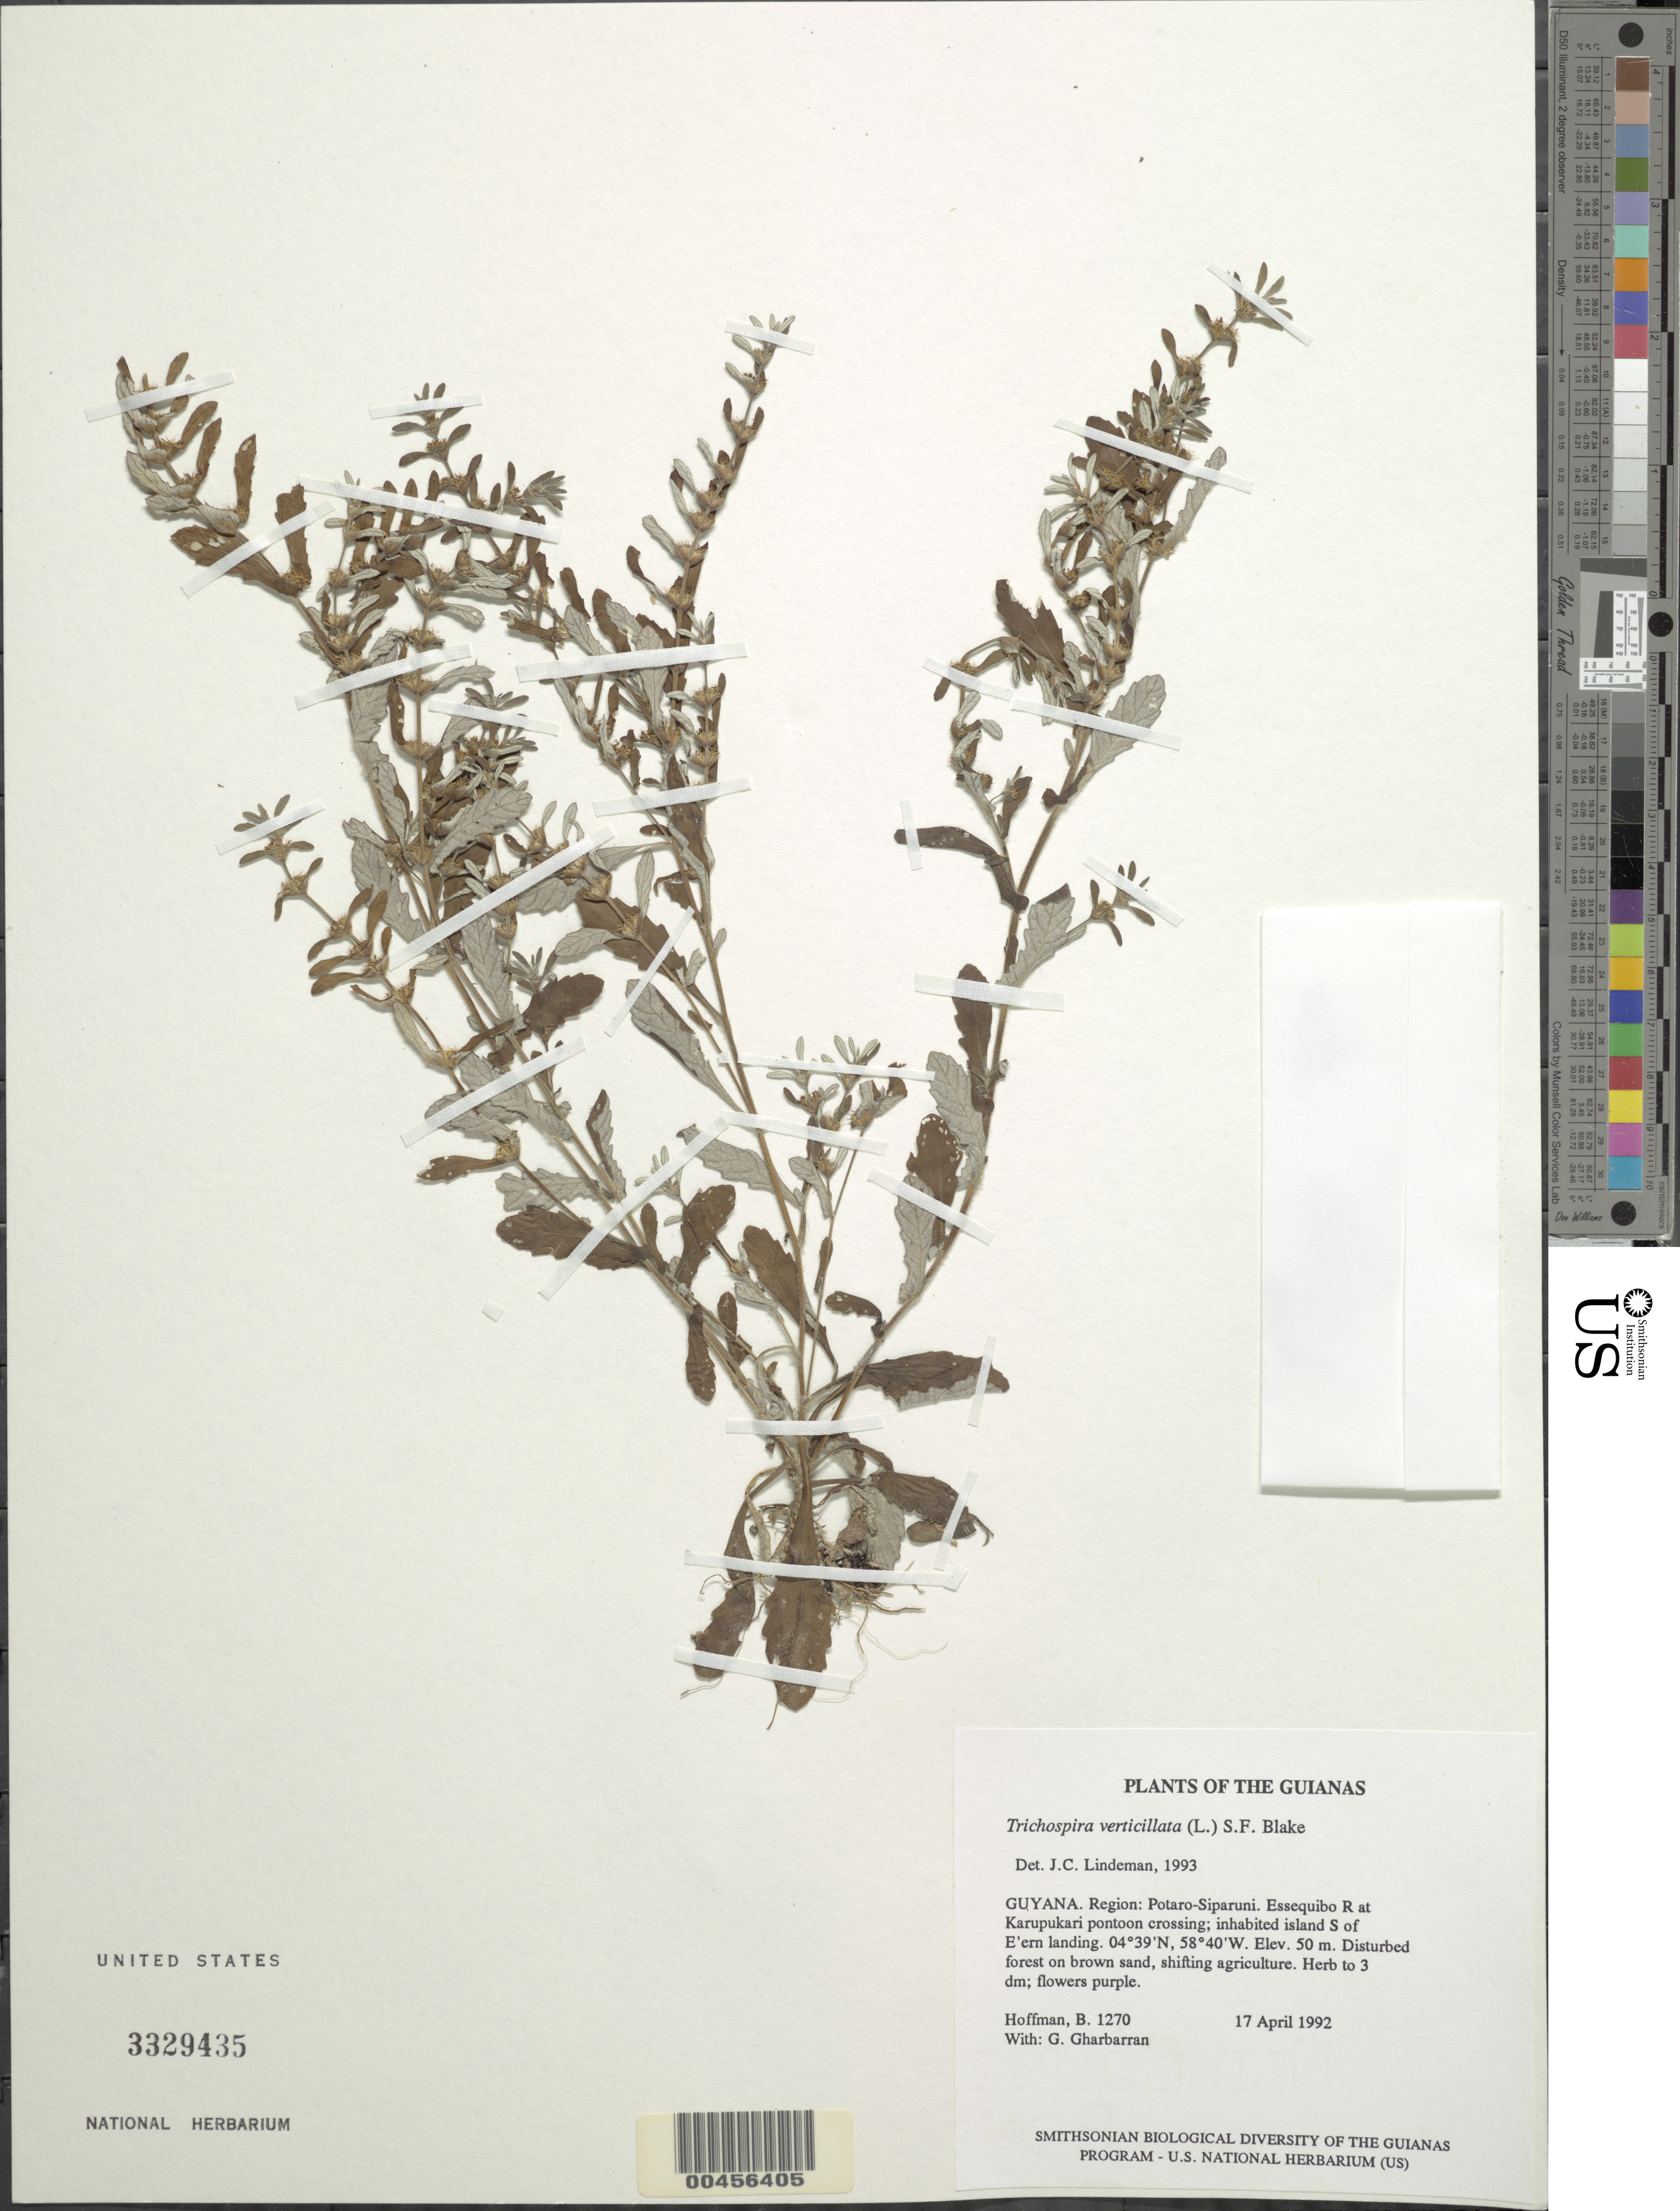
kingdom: Plantae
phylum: Tracheophyta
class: Magnoliopsida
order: Asterales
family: Asteraceae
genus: Trichospira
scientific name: Trichospira verticillata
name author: (L.) S.F. Blake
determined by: Lindeman, J. C.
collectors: B. Hoffman & G. Gharbarran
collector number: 1270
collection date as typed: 17 April 1992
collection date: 1992-04-17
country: Guyana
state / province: Potaro-Siparuni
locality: Essequibo River at Karupukari pontoon crossing; inhabited island S of Eastern landing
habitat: Disturbed forest on brown sand, shifting agriculture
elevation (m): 50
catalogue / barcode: US 3329435